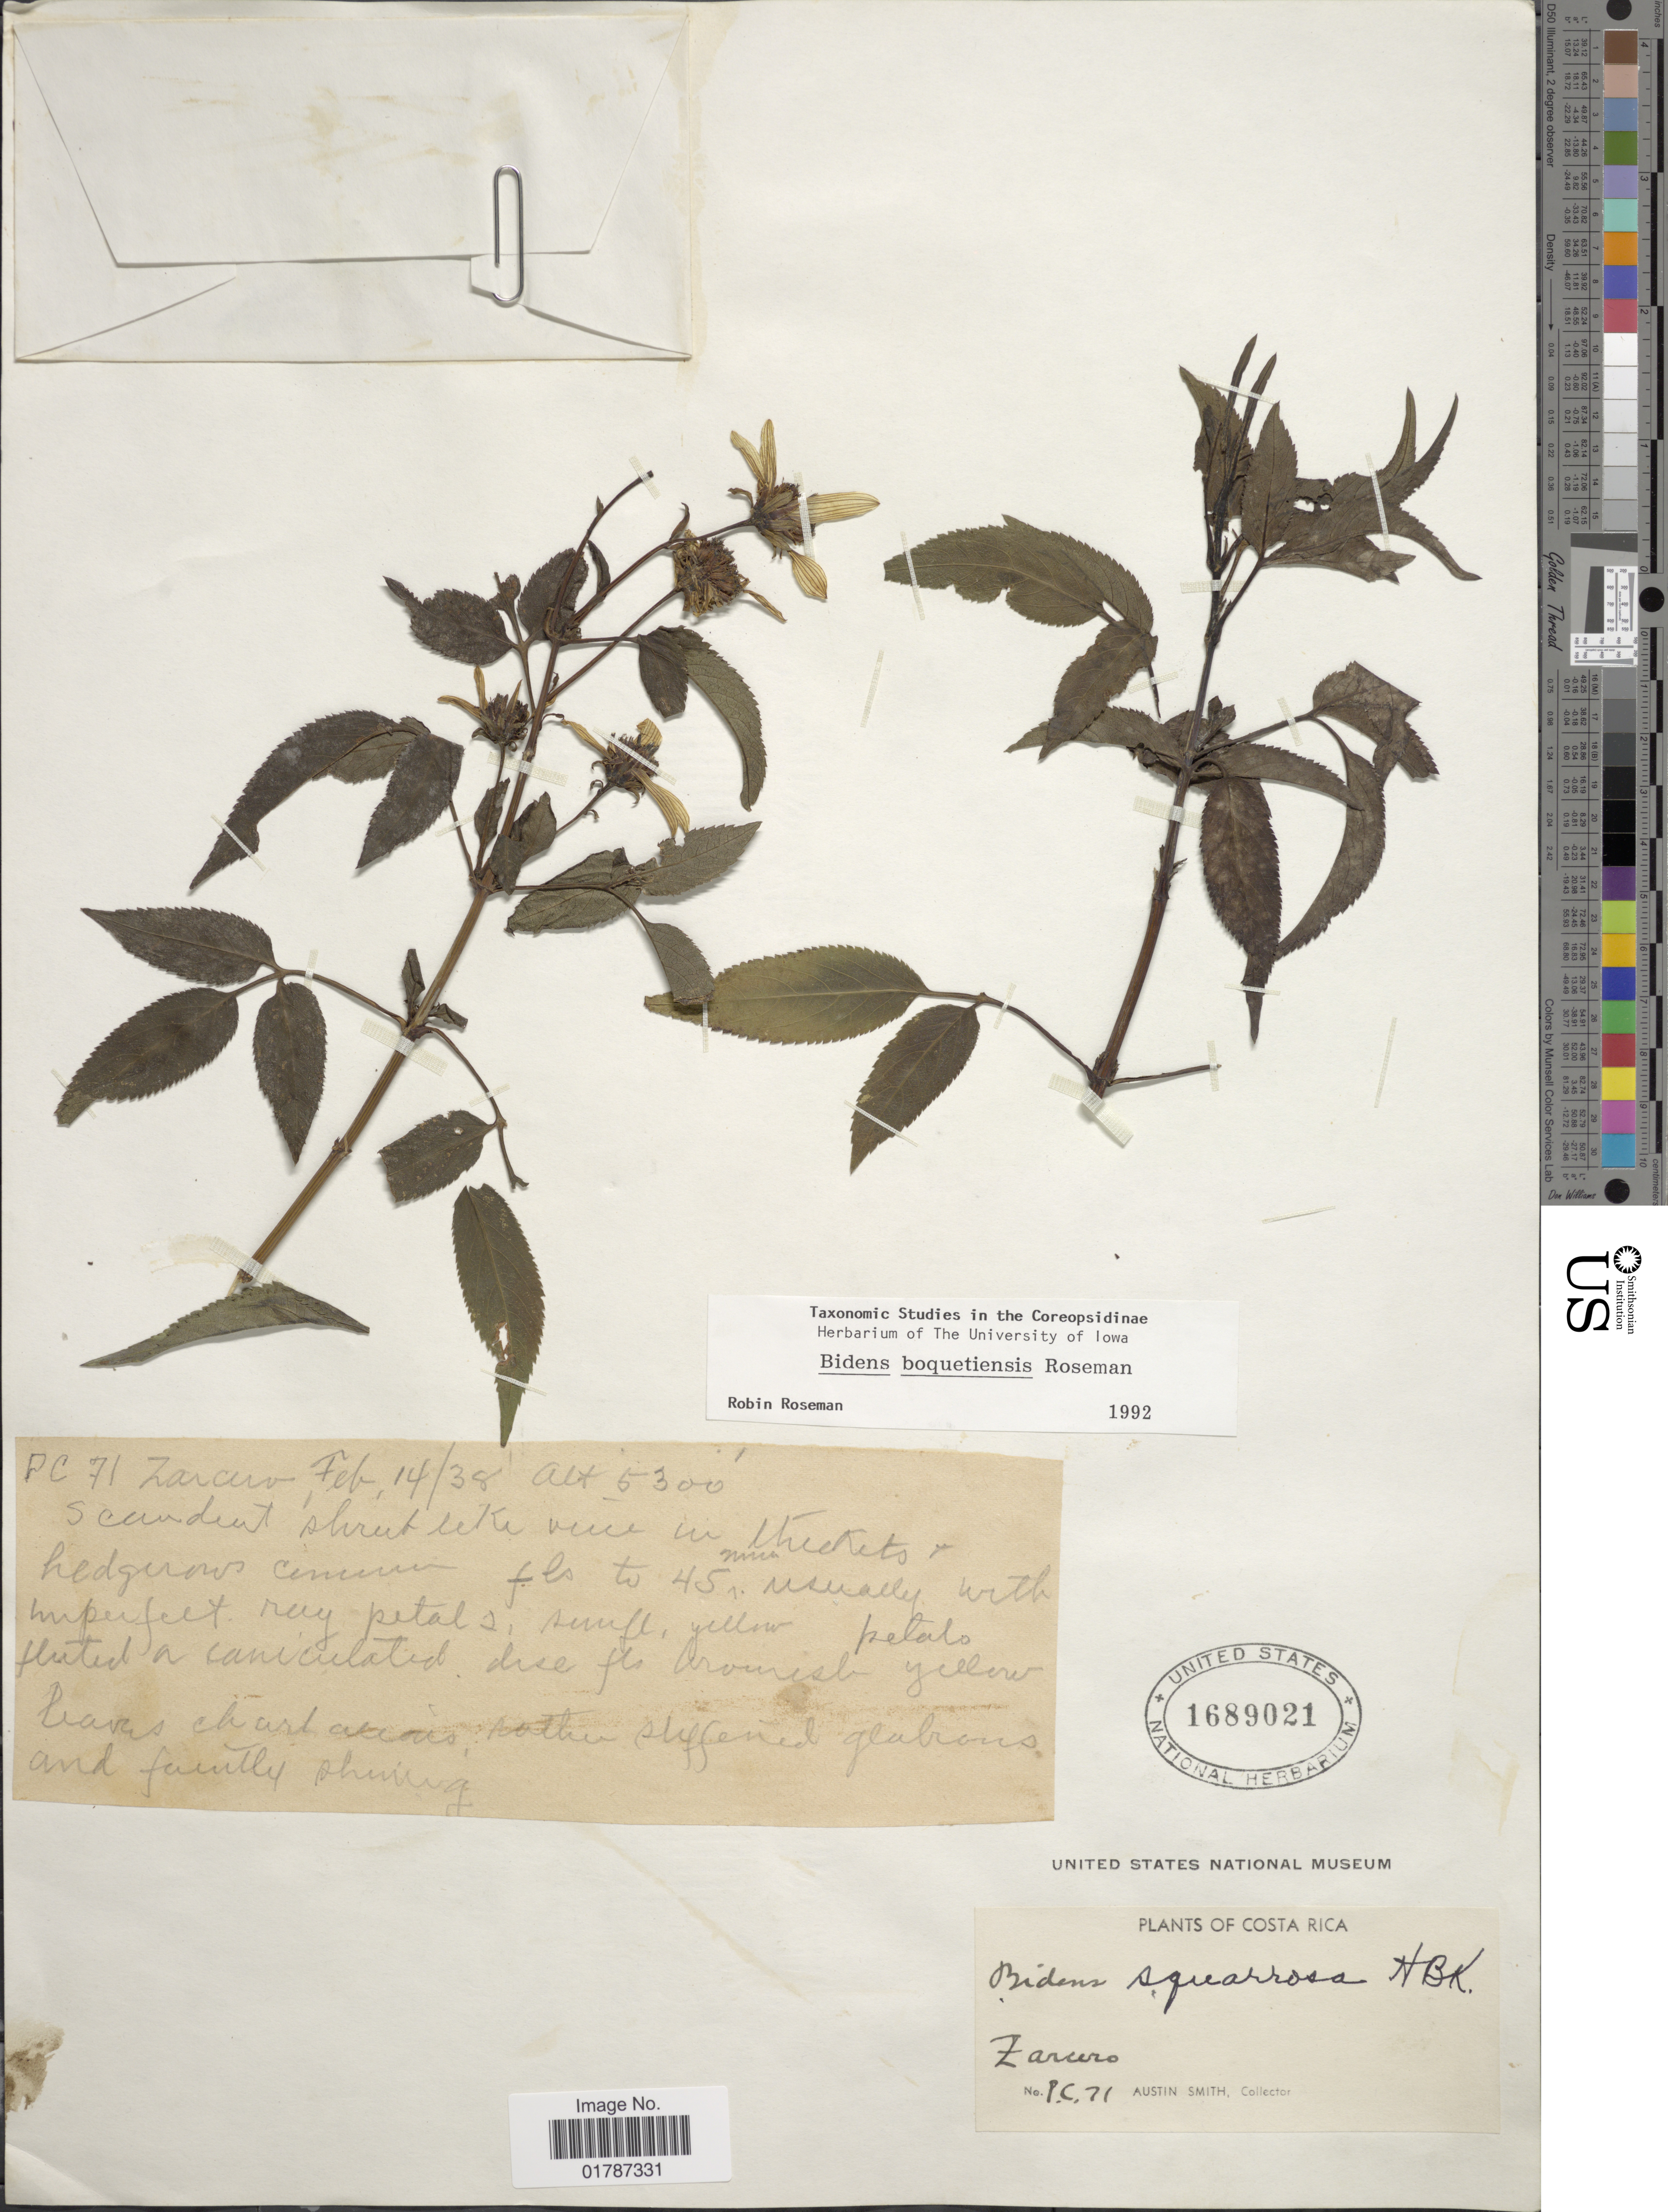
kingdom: Plantae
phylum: Tracheophyta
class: Magnoliopsida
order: Asterales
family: Asteraceae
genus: Bidens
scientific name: Bidens boquetinsis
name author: Roseman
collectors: Aust P. Smith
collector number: PC 71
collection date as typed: Transcribed d/m/y: 14/2/38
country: Costa Rica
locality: Zarcero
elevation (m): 1615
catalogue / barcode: US 1689021